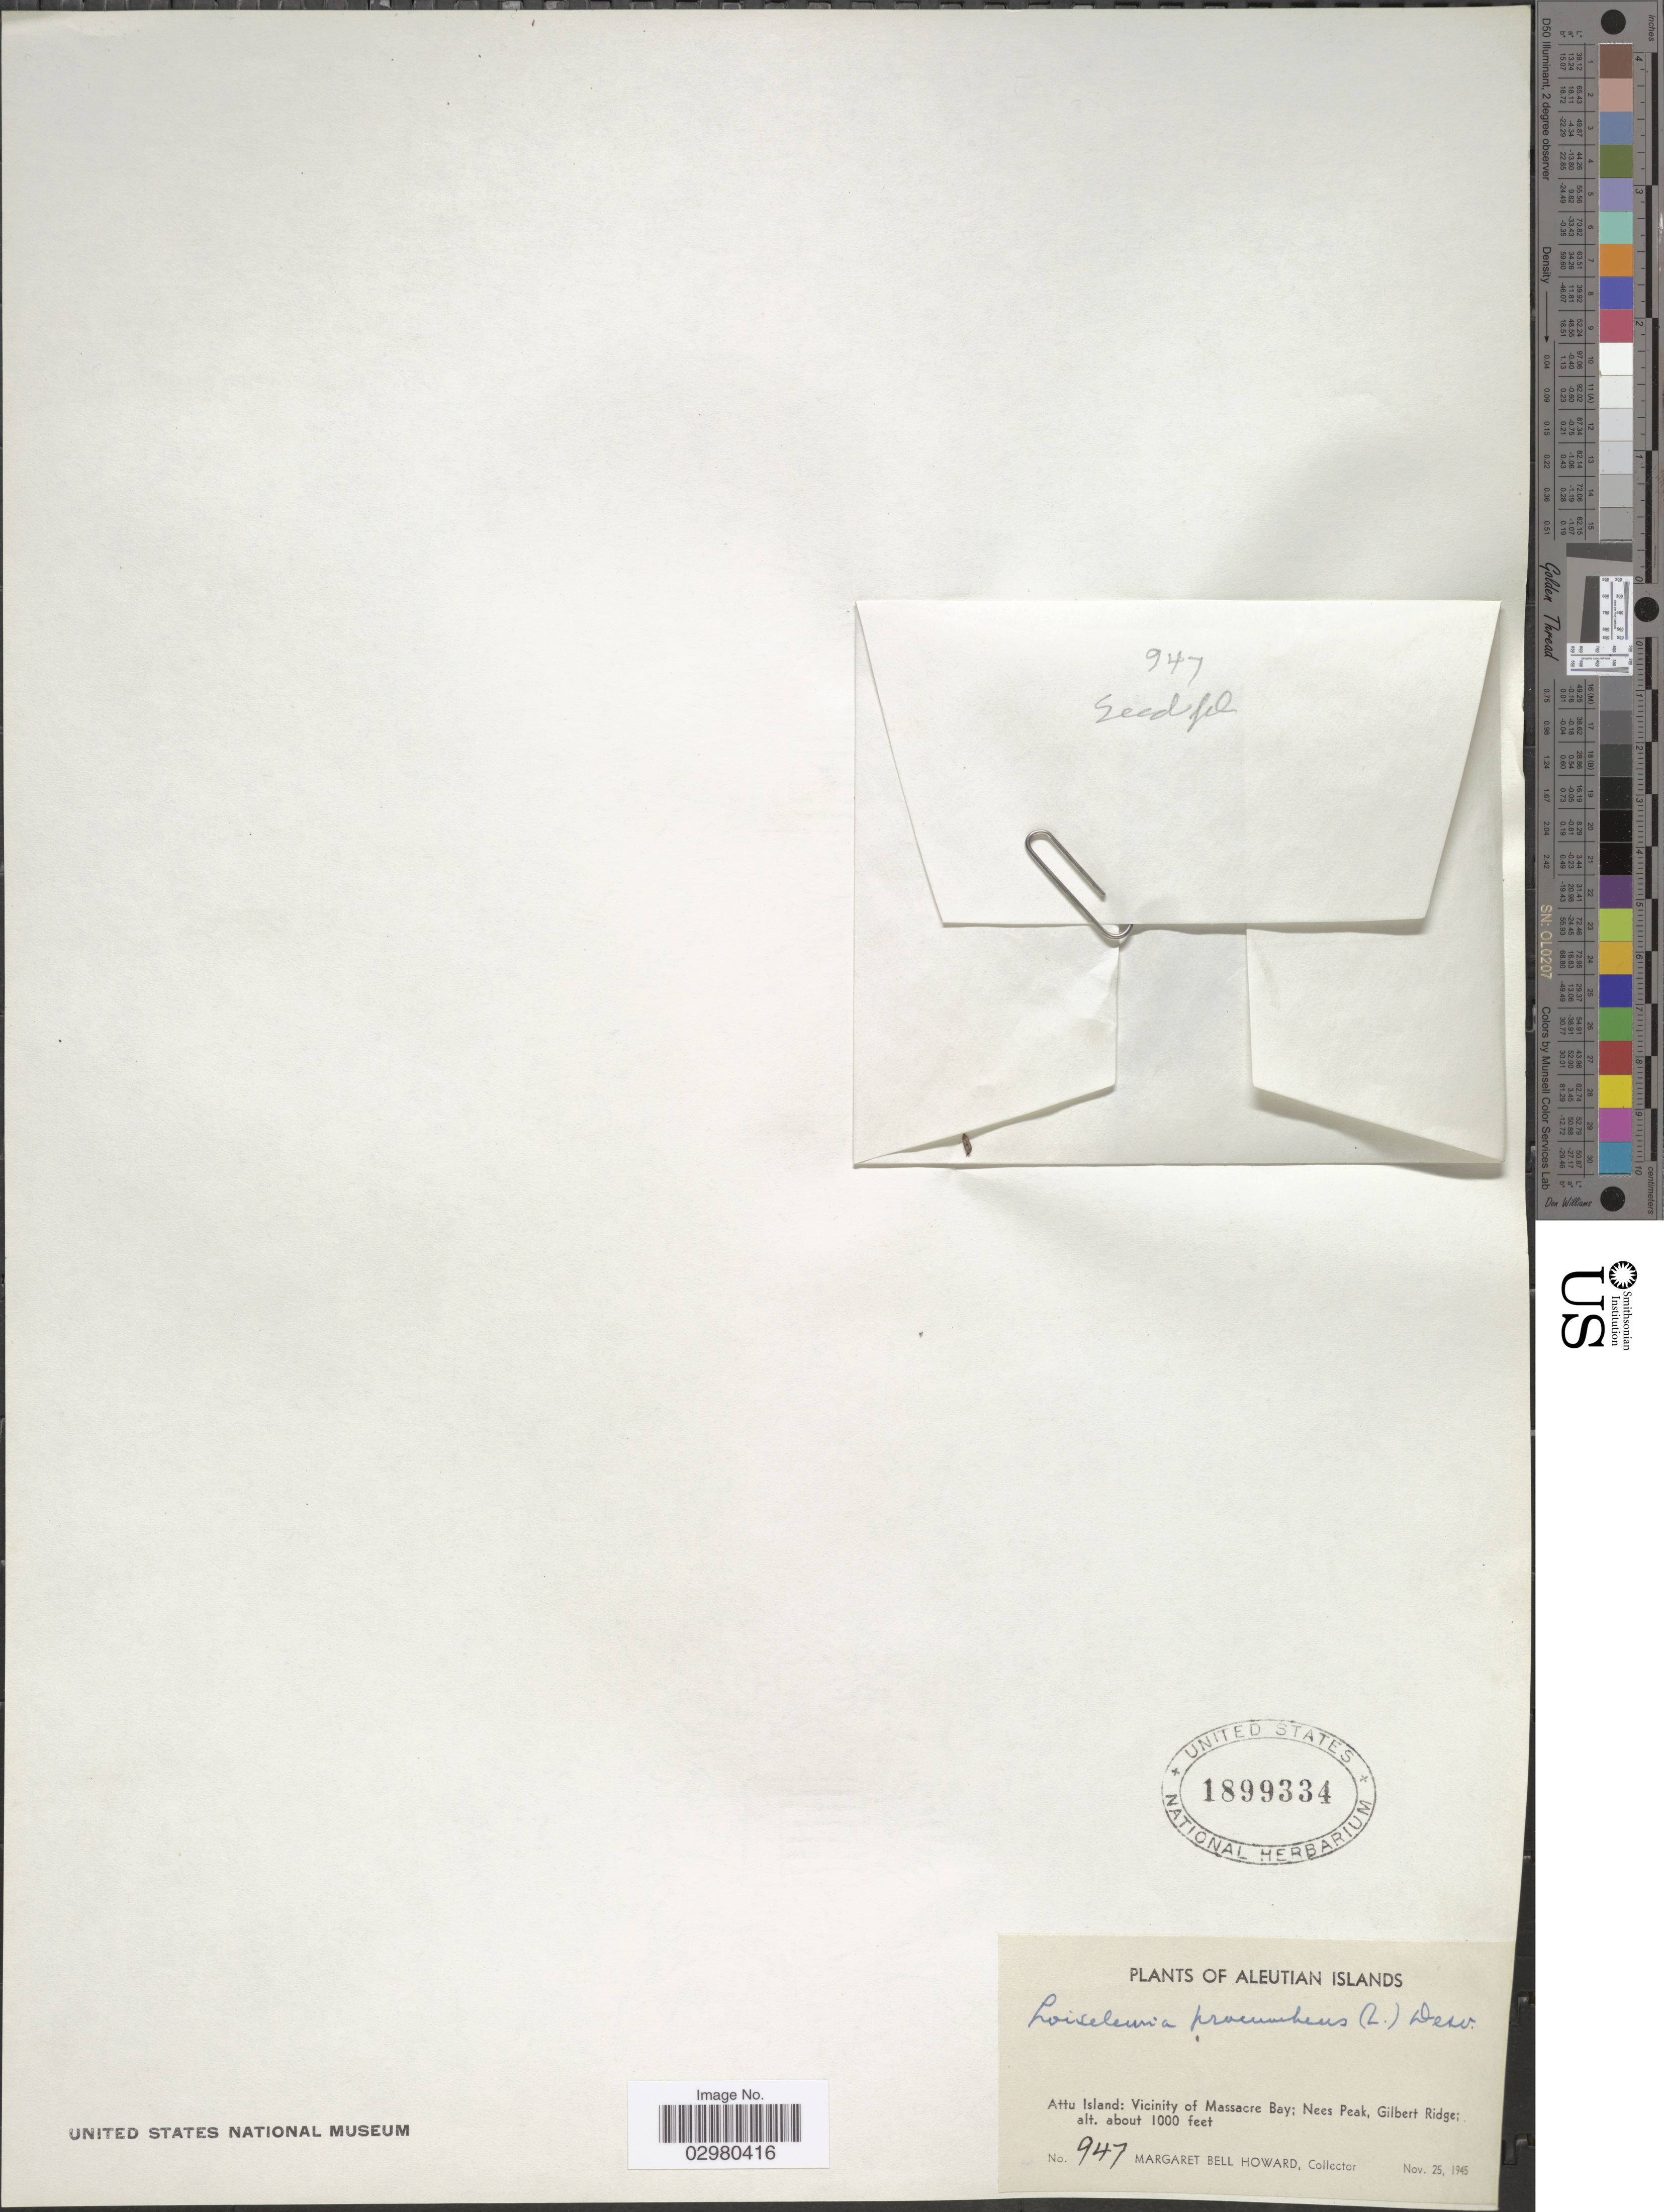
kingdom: Plantae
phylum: Tracheophyta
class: Magnoliopsida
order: Ericales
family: Ericaceae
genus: Loiseleuria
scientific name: Loiseleuria procumbens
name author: (L.) Desv.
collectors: M. B. Howard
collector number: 947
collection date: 1945-11-25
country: United States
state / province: Alaska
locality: Aleutian Islands. Attu Island: Vicinity of Massacre Bay; Nees Peak, Gilbert Ridge.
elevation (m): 305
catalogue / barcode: US 1899334